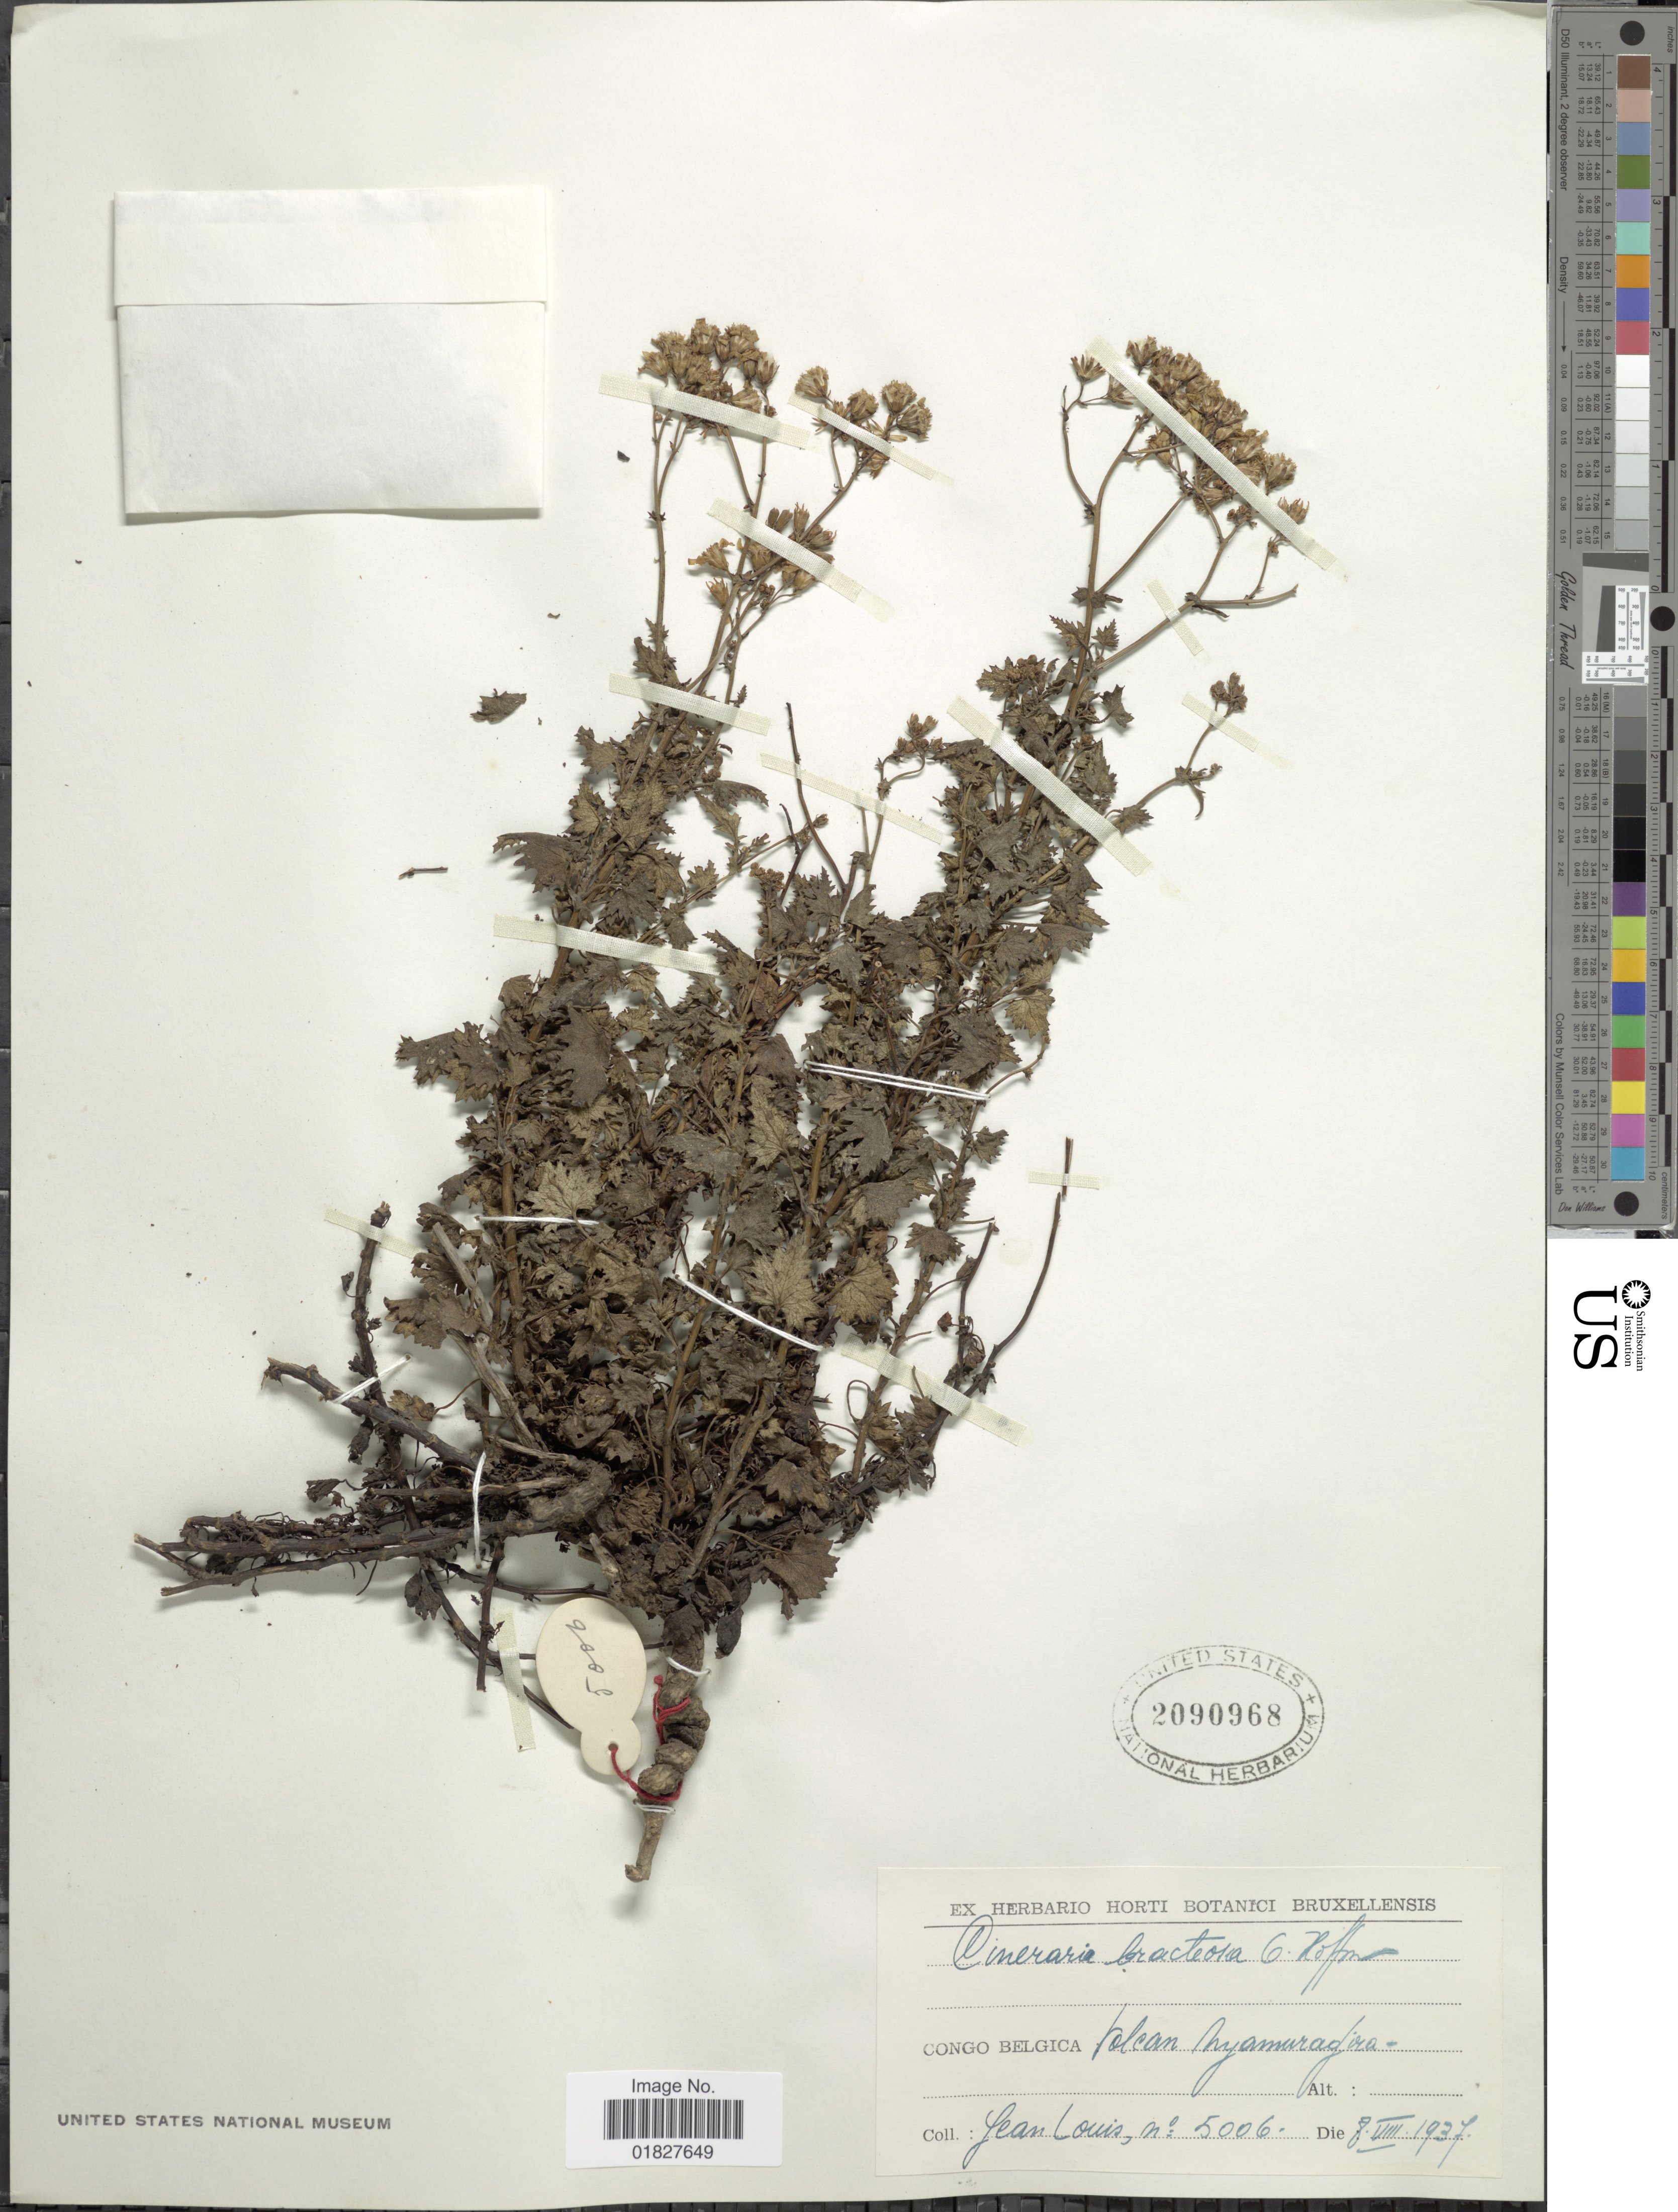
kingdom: Plantae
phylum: Tracheophyta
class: Magnoliopsida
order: Asterales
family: Asteraceae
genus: Cineraria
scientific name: Cineraria deltoidea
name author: Sond.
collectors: J. Louis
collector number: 5006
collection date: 1937-08-08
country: Congo, Democratic Republic of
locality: Congo Belgica, Volcan Nyamuragira.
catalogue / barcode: US 2090968